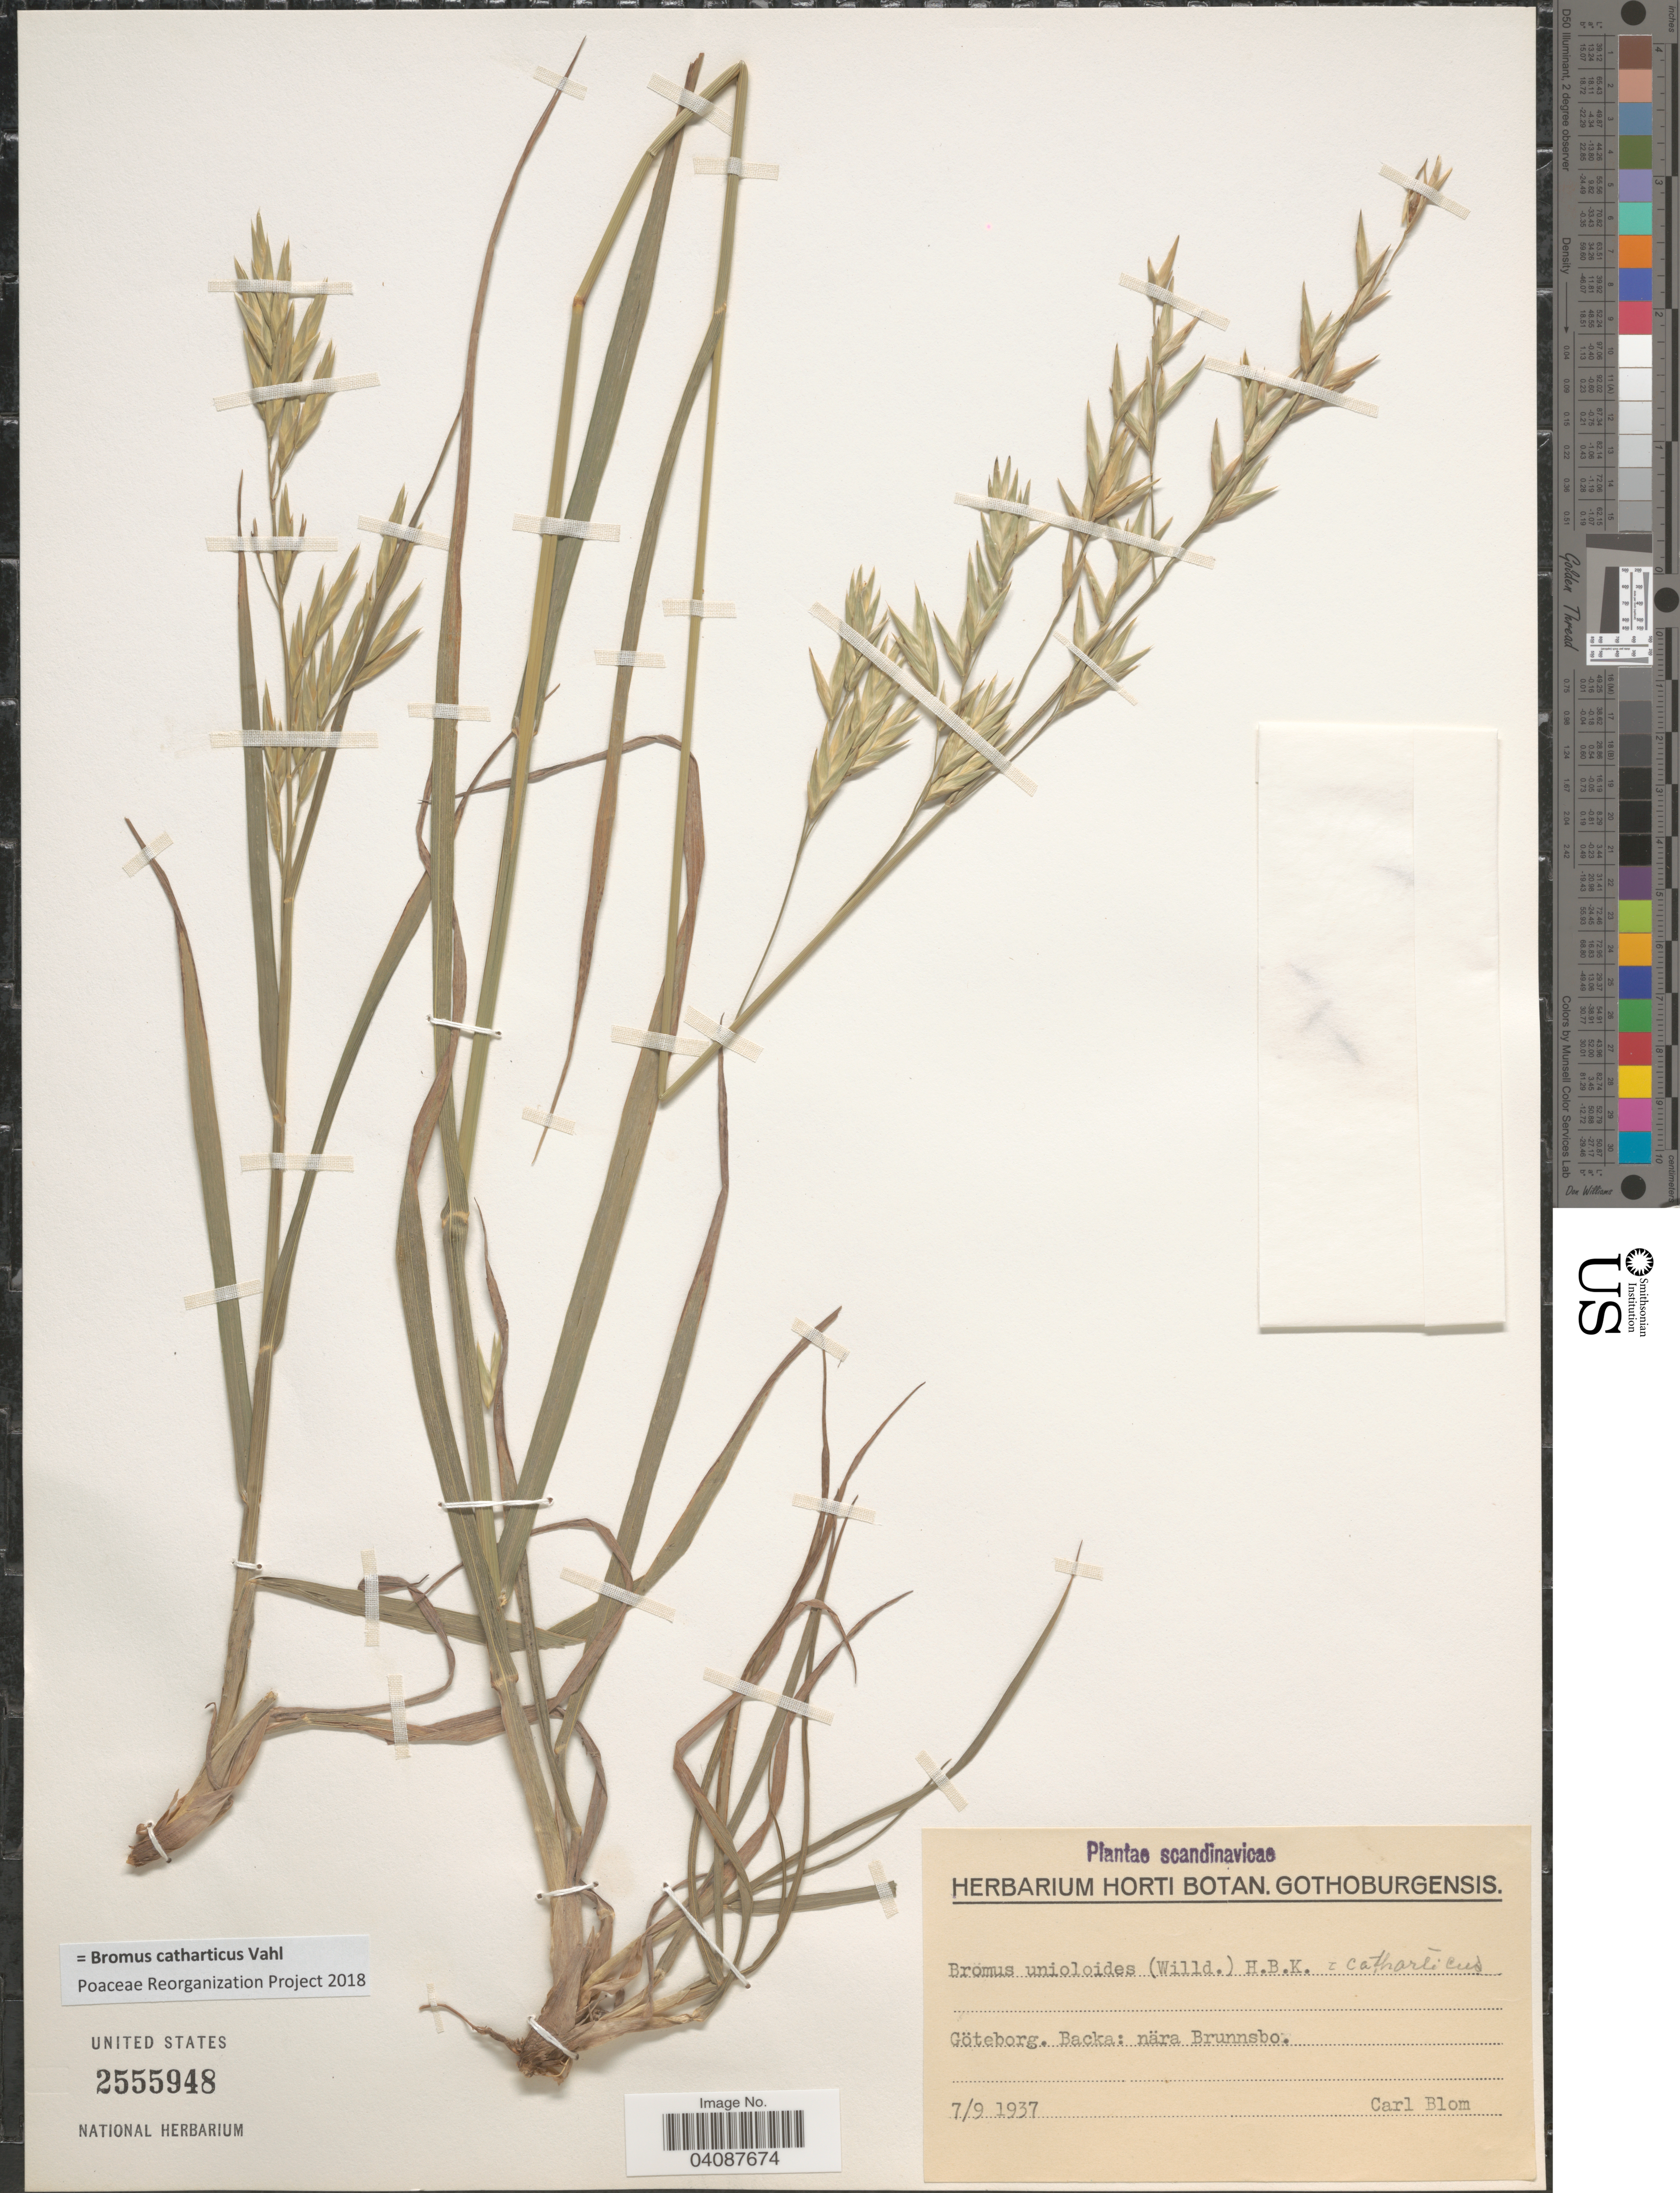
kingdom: Plantae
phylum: Tracheophyta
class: Liliopsida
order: Poales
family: Poaceae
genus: Bromus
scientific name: Bromus commutatus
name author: Schrad.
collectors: C. H. Blom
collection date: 1937-09-07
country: Sweden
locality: Scandinavicae. Göteborg. Backa: nära Brunnsbo.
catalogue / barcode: US 2555948